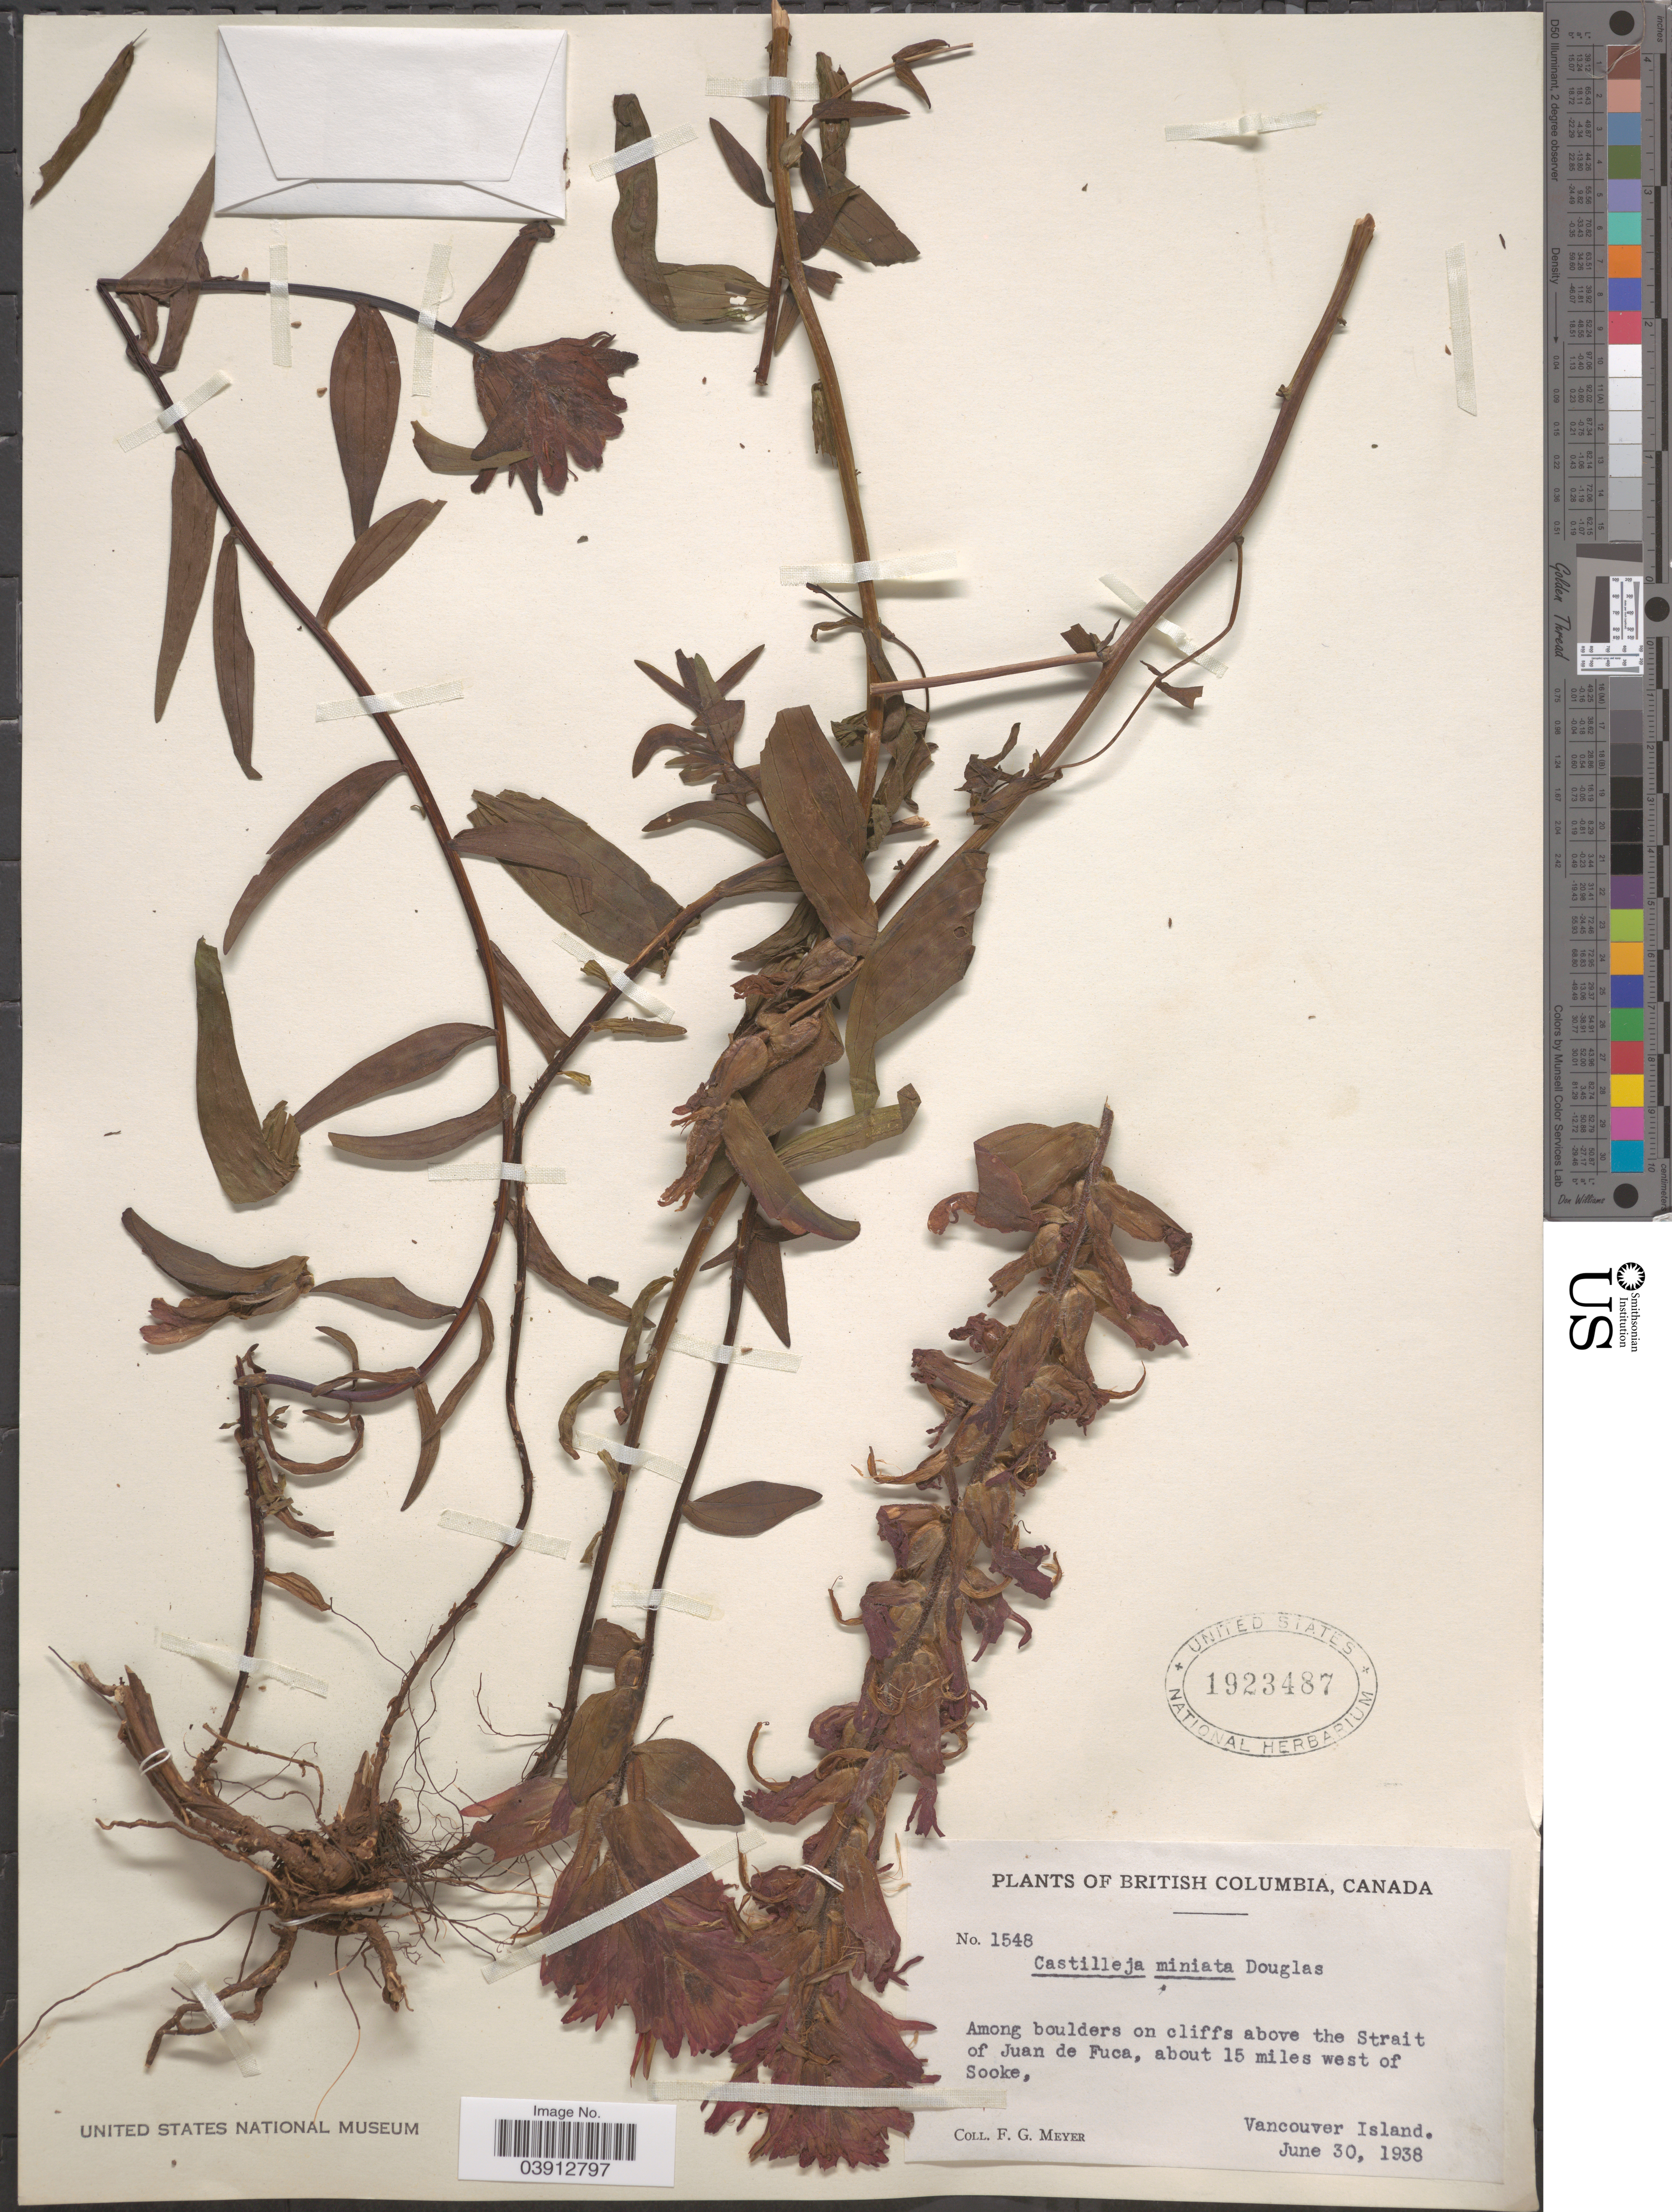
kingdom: Plantae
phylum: Tracheophyta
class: Magnoliopsida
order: Lamiales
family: Orobanchaceae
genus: Castilleja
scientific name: Castilleja miniata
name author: Douglas ex Hook.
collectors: F. G. Meyer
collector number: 1548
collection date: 1938-06-30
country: Canada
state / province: British Columbia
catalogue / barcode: US 1923487